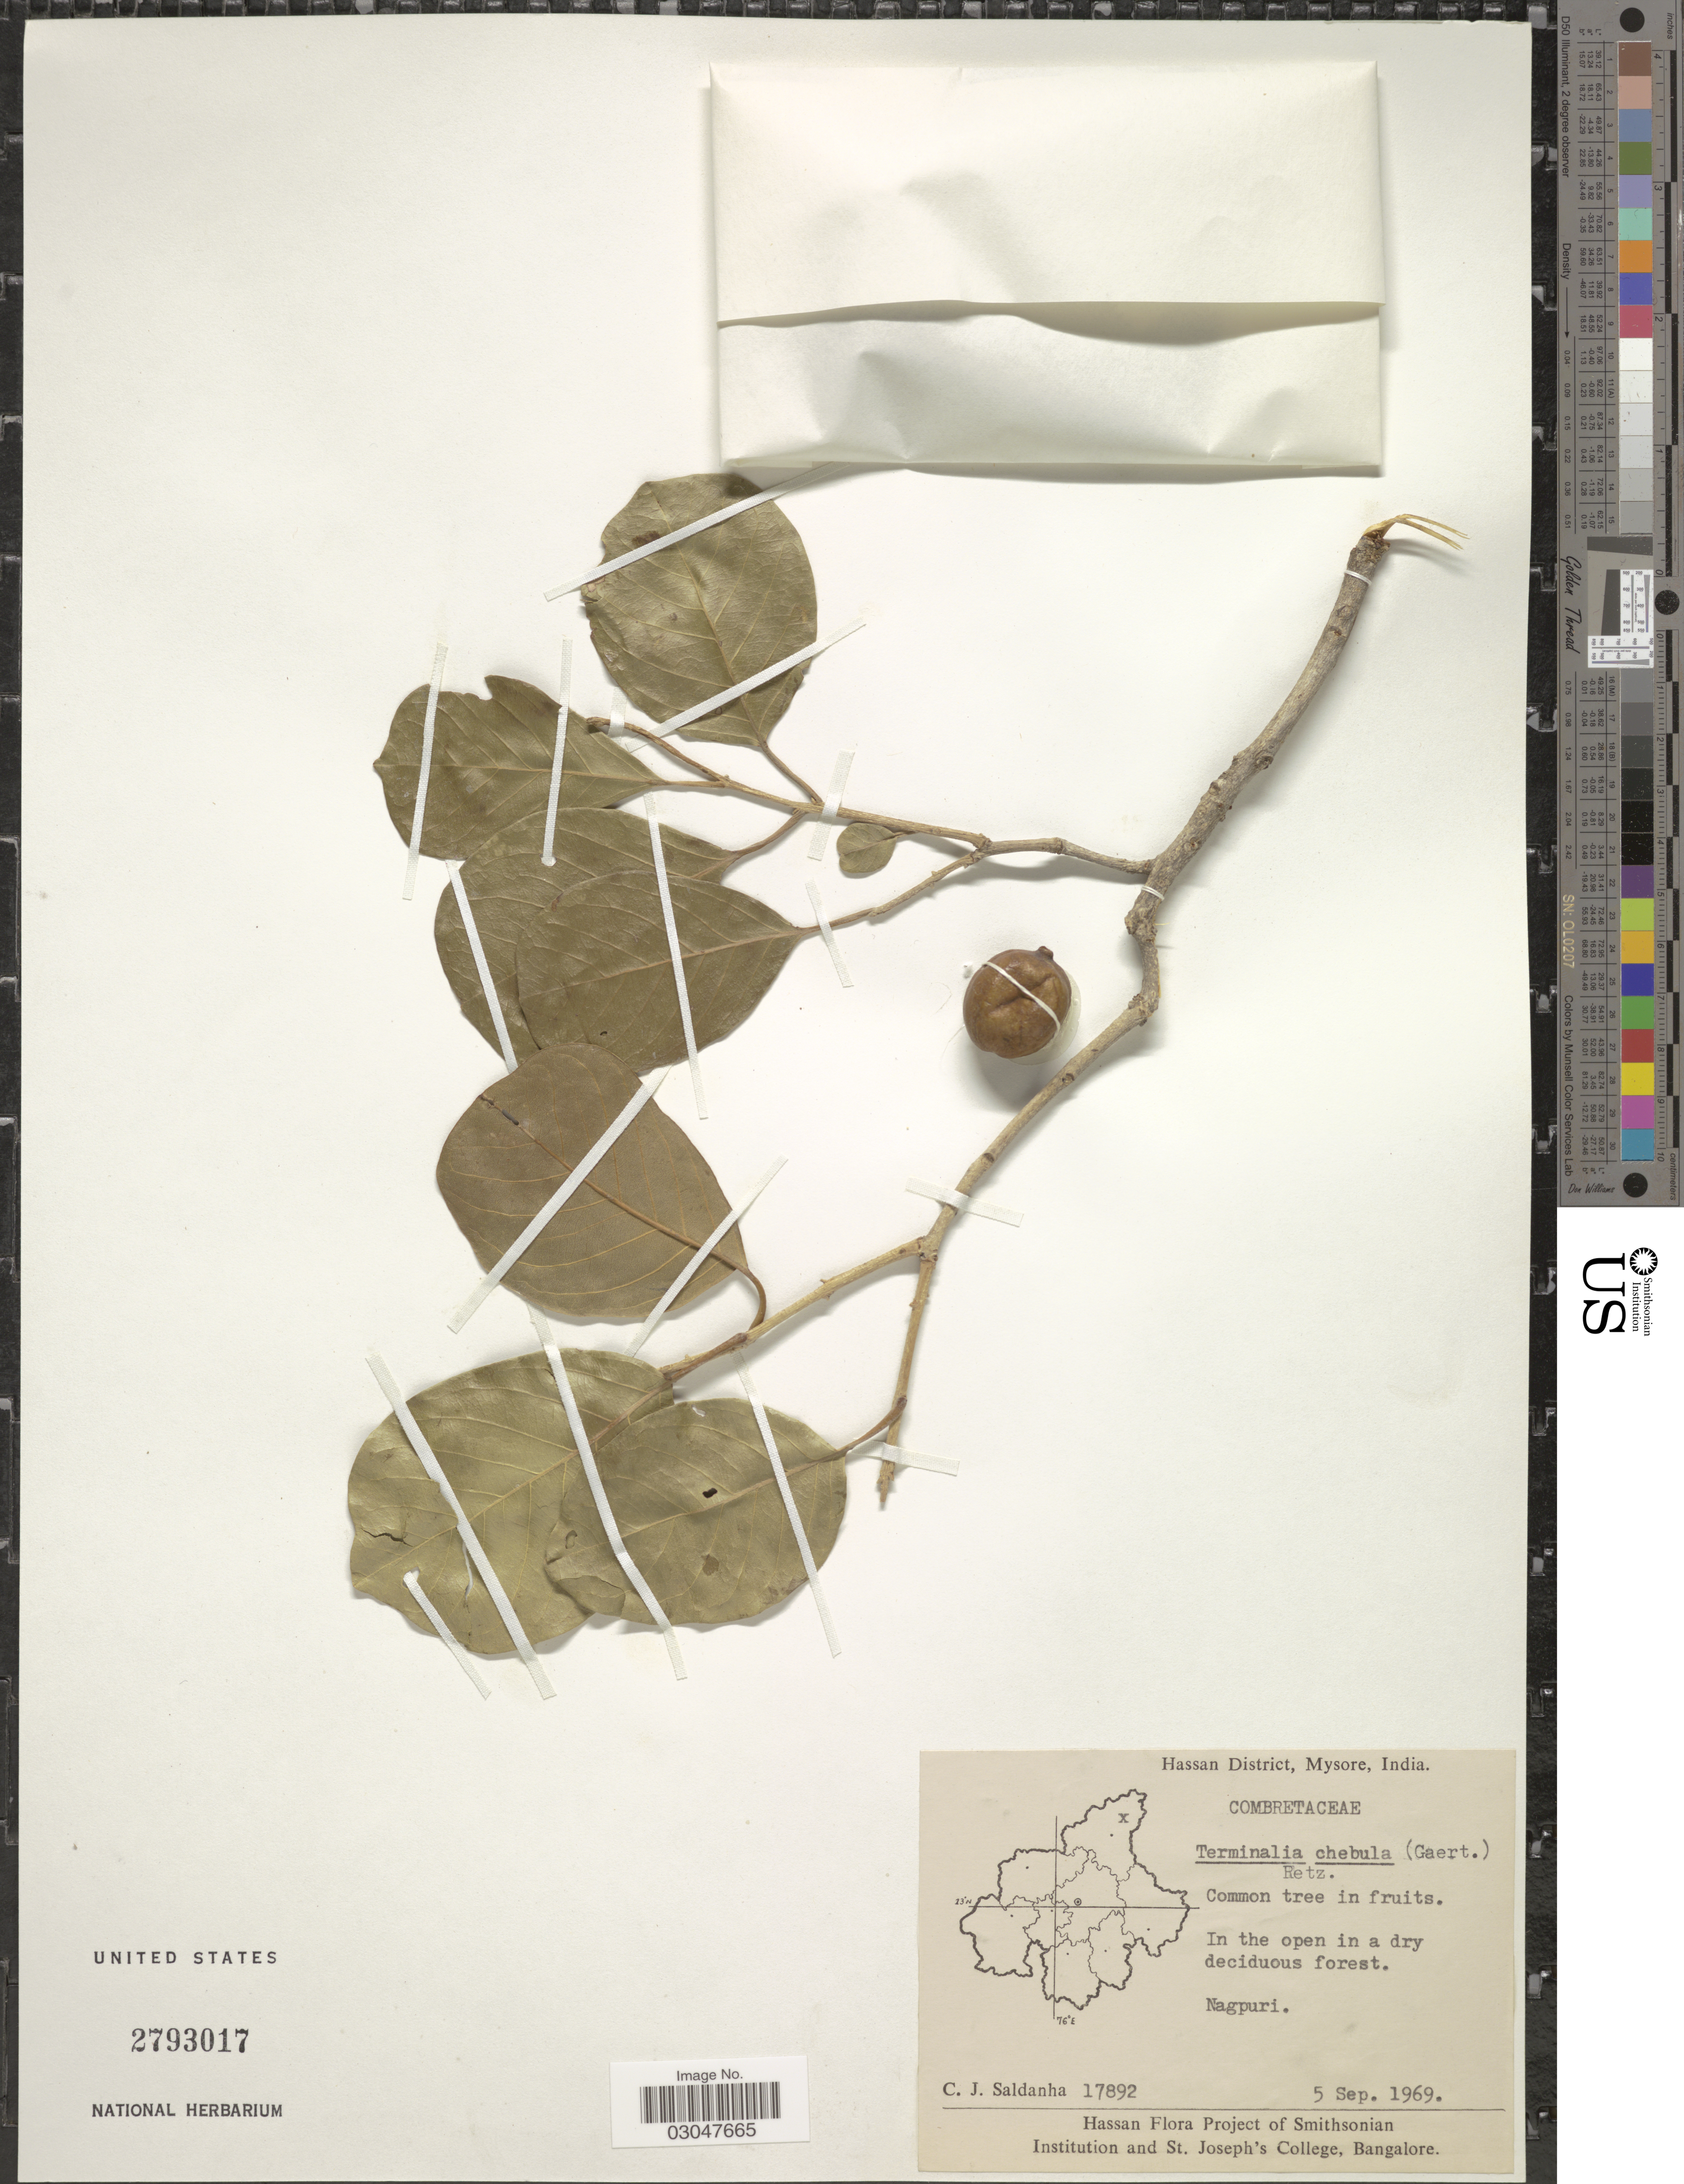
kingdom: Plantae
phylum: Tracheophyta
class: Magnoliopsida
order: Myrtales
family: Combretaceae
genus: Terminalia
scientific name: Terminalia chebula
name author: Retz.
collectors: C. J. Saldanha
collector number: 17892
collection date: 1969-09-05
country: India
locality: Hassan District, Mysore. Nagpuri.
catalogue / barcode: US 2793017